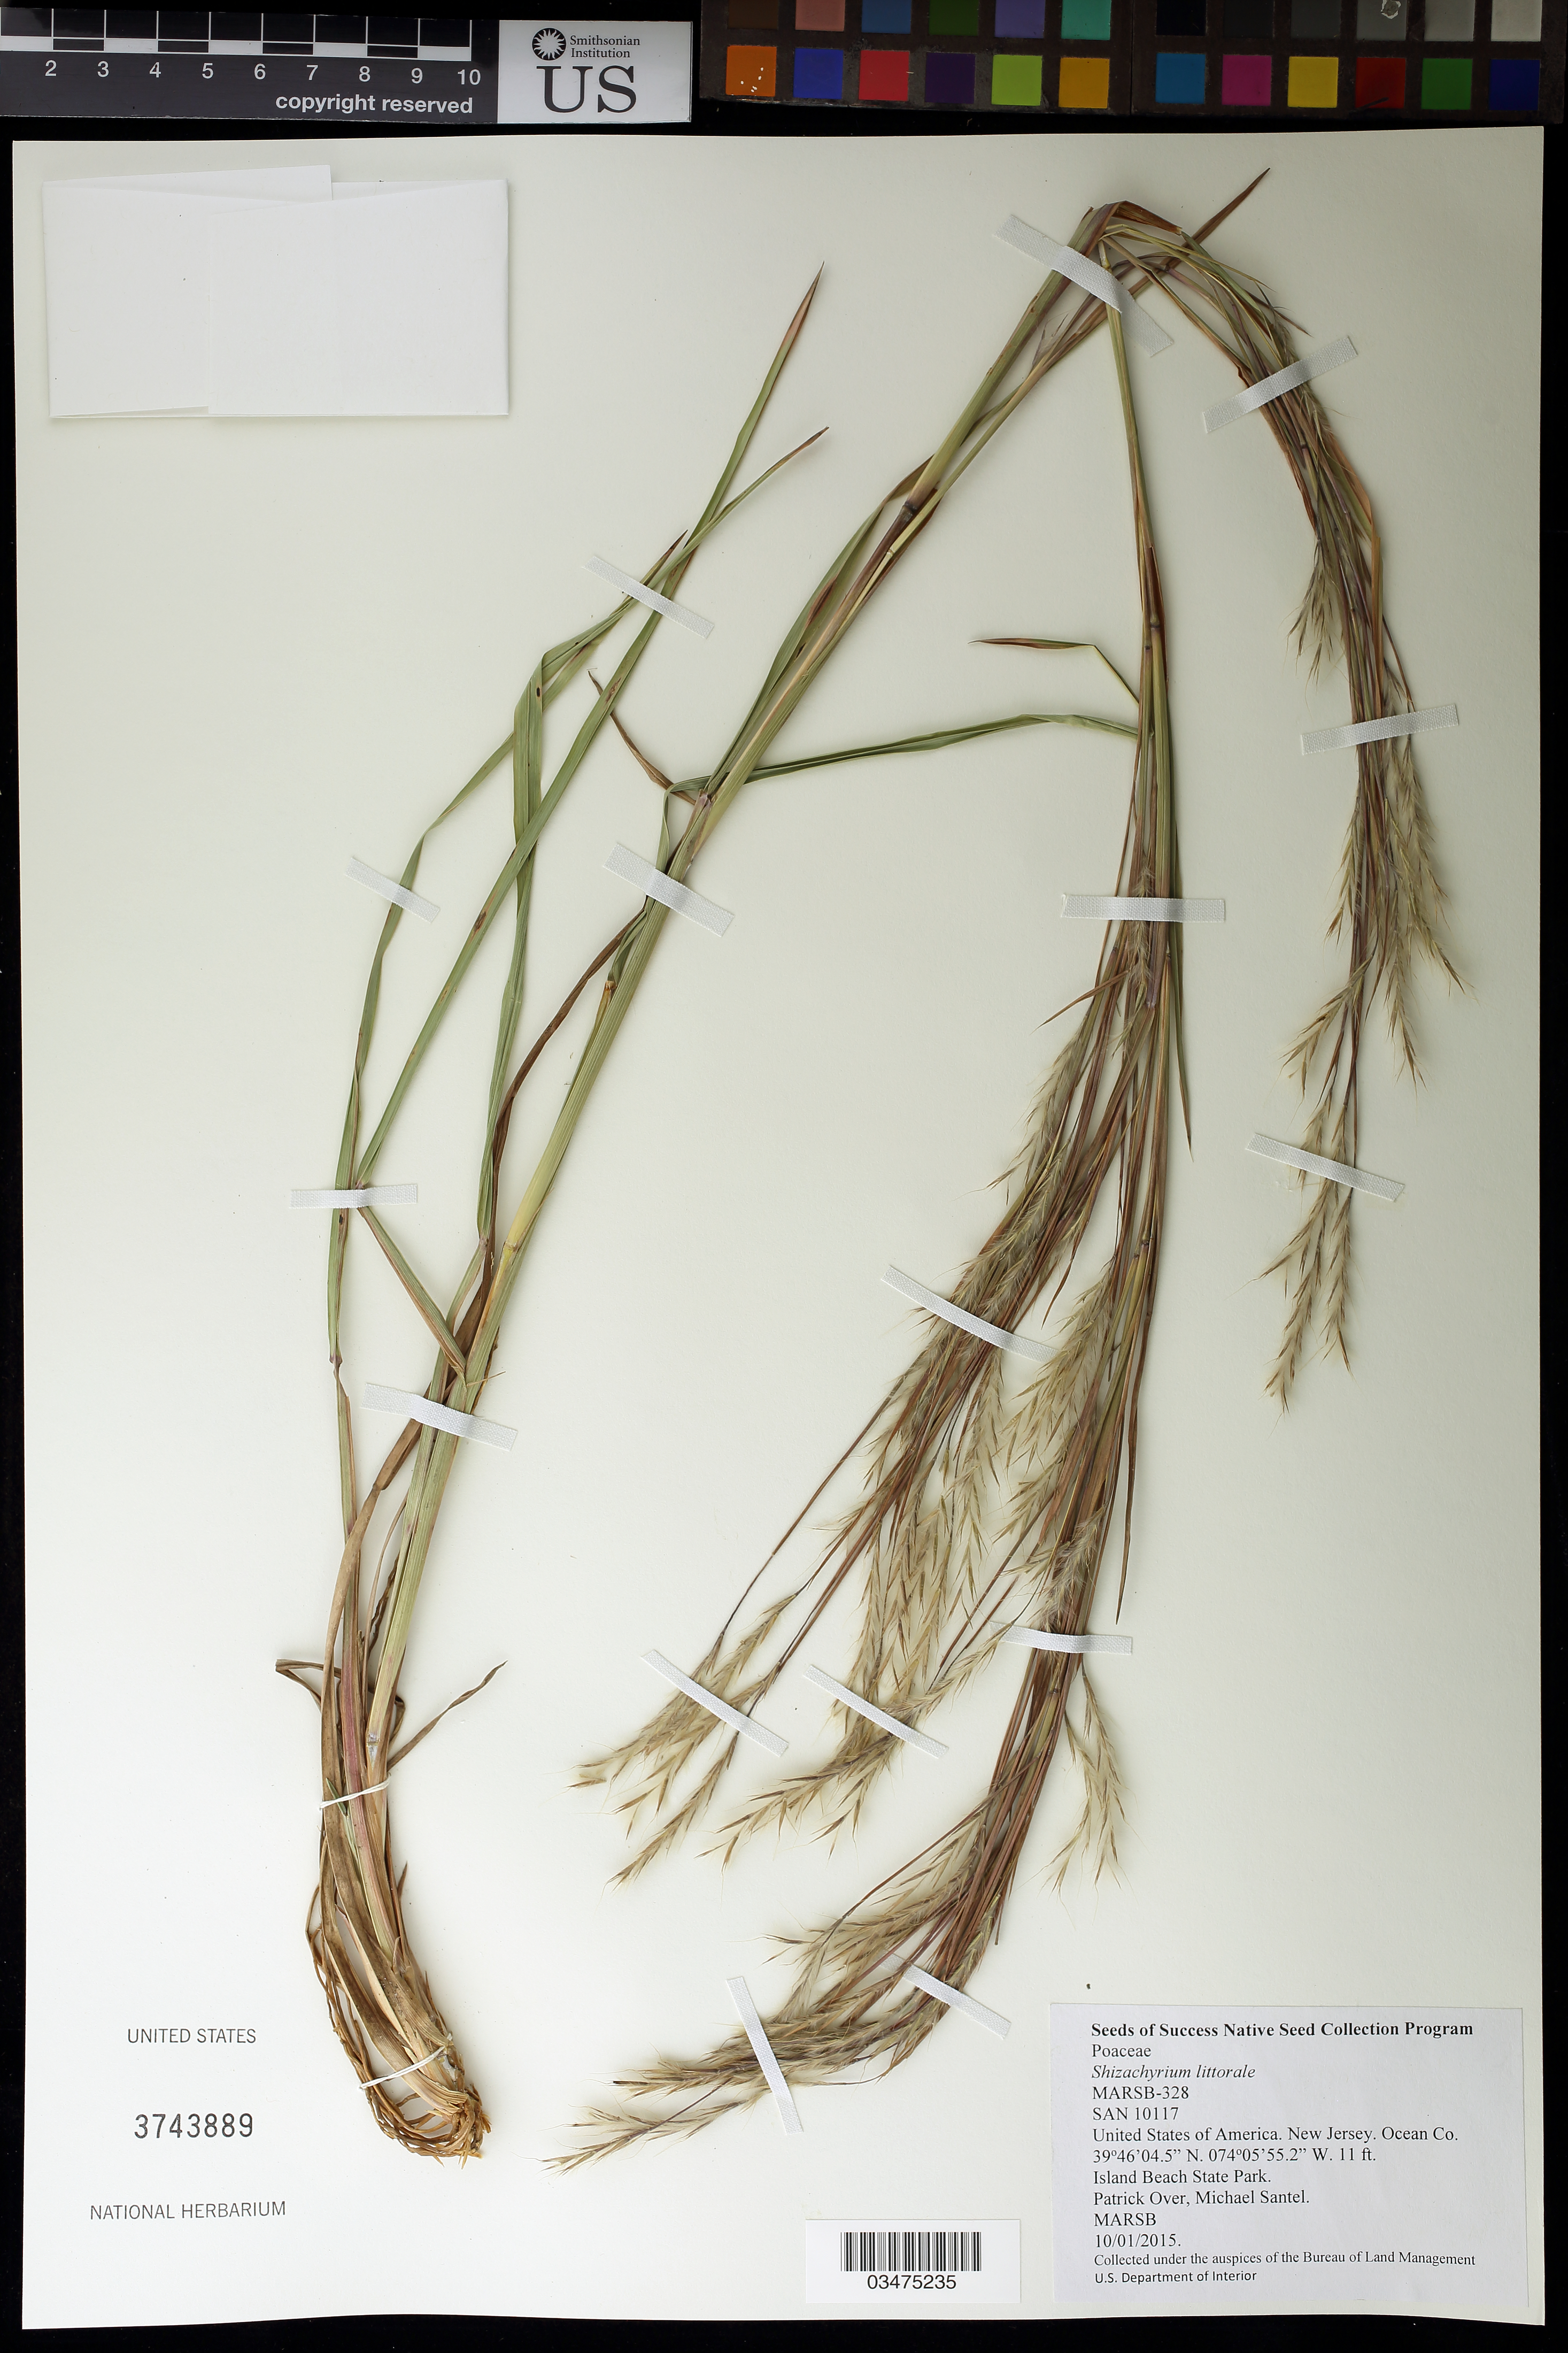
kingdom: Plantae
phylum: Tracheophyta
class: Liliopsida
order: Poales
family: Poaceae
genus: Schizachyrium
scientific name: Schizachyrium littorale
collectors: P. Over & M. Santel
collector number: MARSB-328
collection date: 2015-10-01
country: United States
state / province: New Jersey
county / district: Ocean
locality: Island Beach State Park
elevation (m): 3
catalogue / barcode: US 3743889